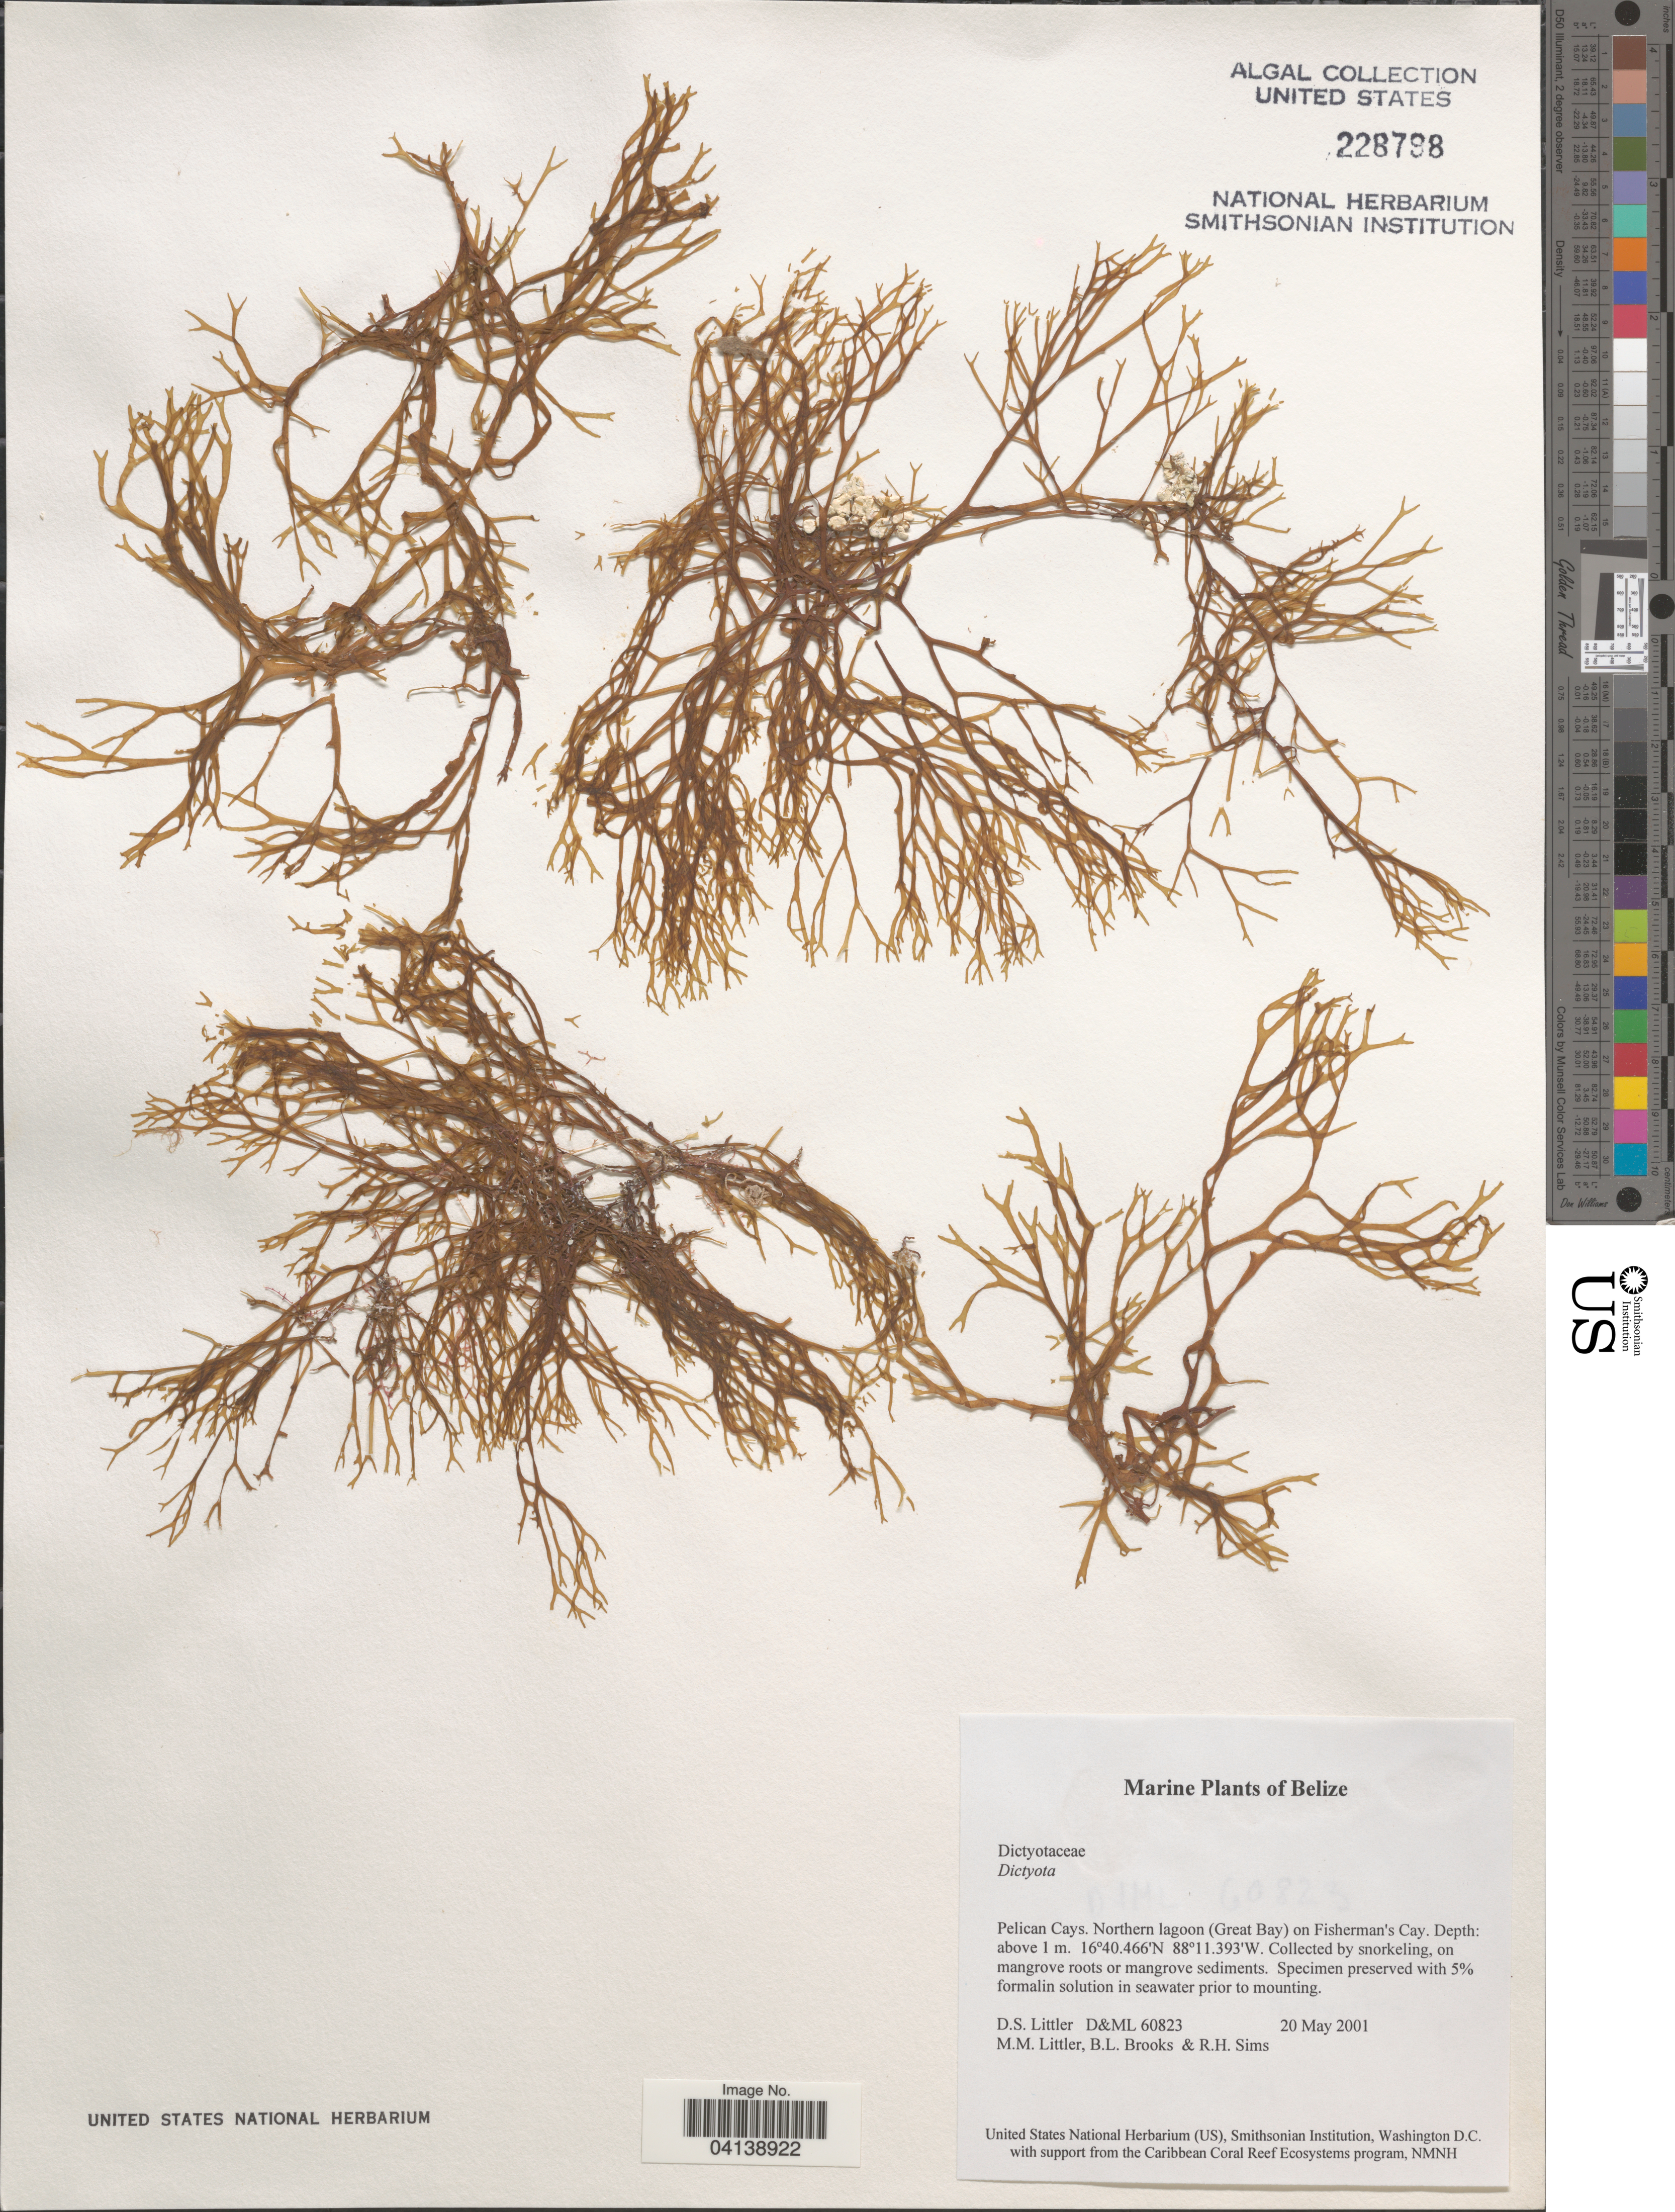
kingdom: Chromista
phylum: Ochrophyta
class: Phaeophyceae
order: Dictyotales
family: Dictyotaceae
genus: Dictyota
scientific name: Dictyota sp.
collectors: D. S. Littler, B. Brooks & R. H. Sims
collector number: D&ML60823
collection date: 2001-05-20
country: Belize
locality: Pelican Cays. Northern lagoon (Great Bay) on Fisherman's Cay.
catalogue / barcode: US 228798